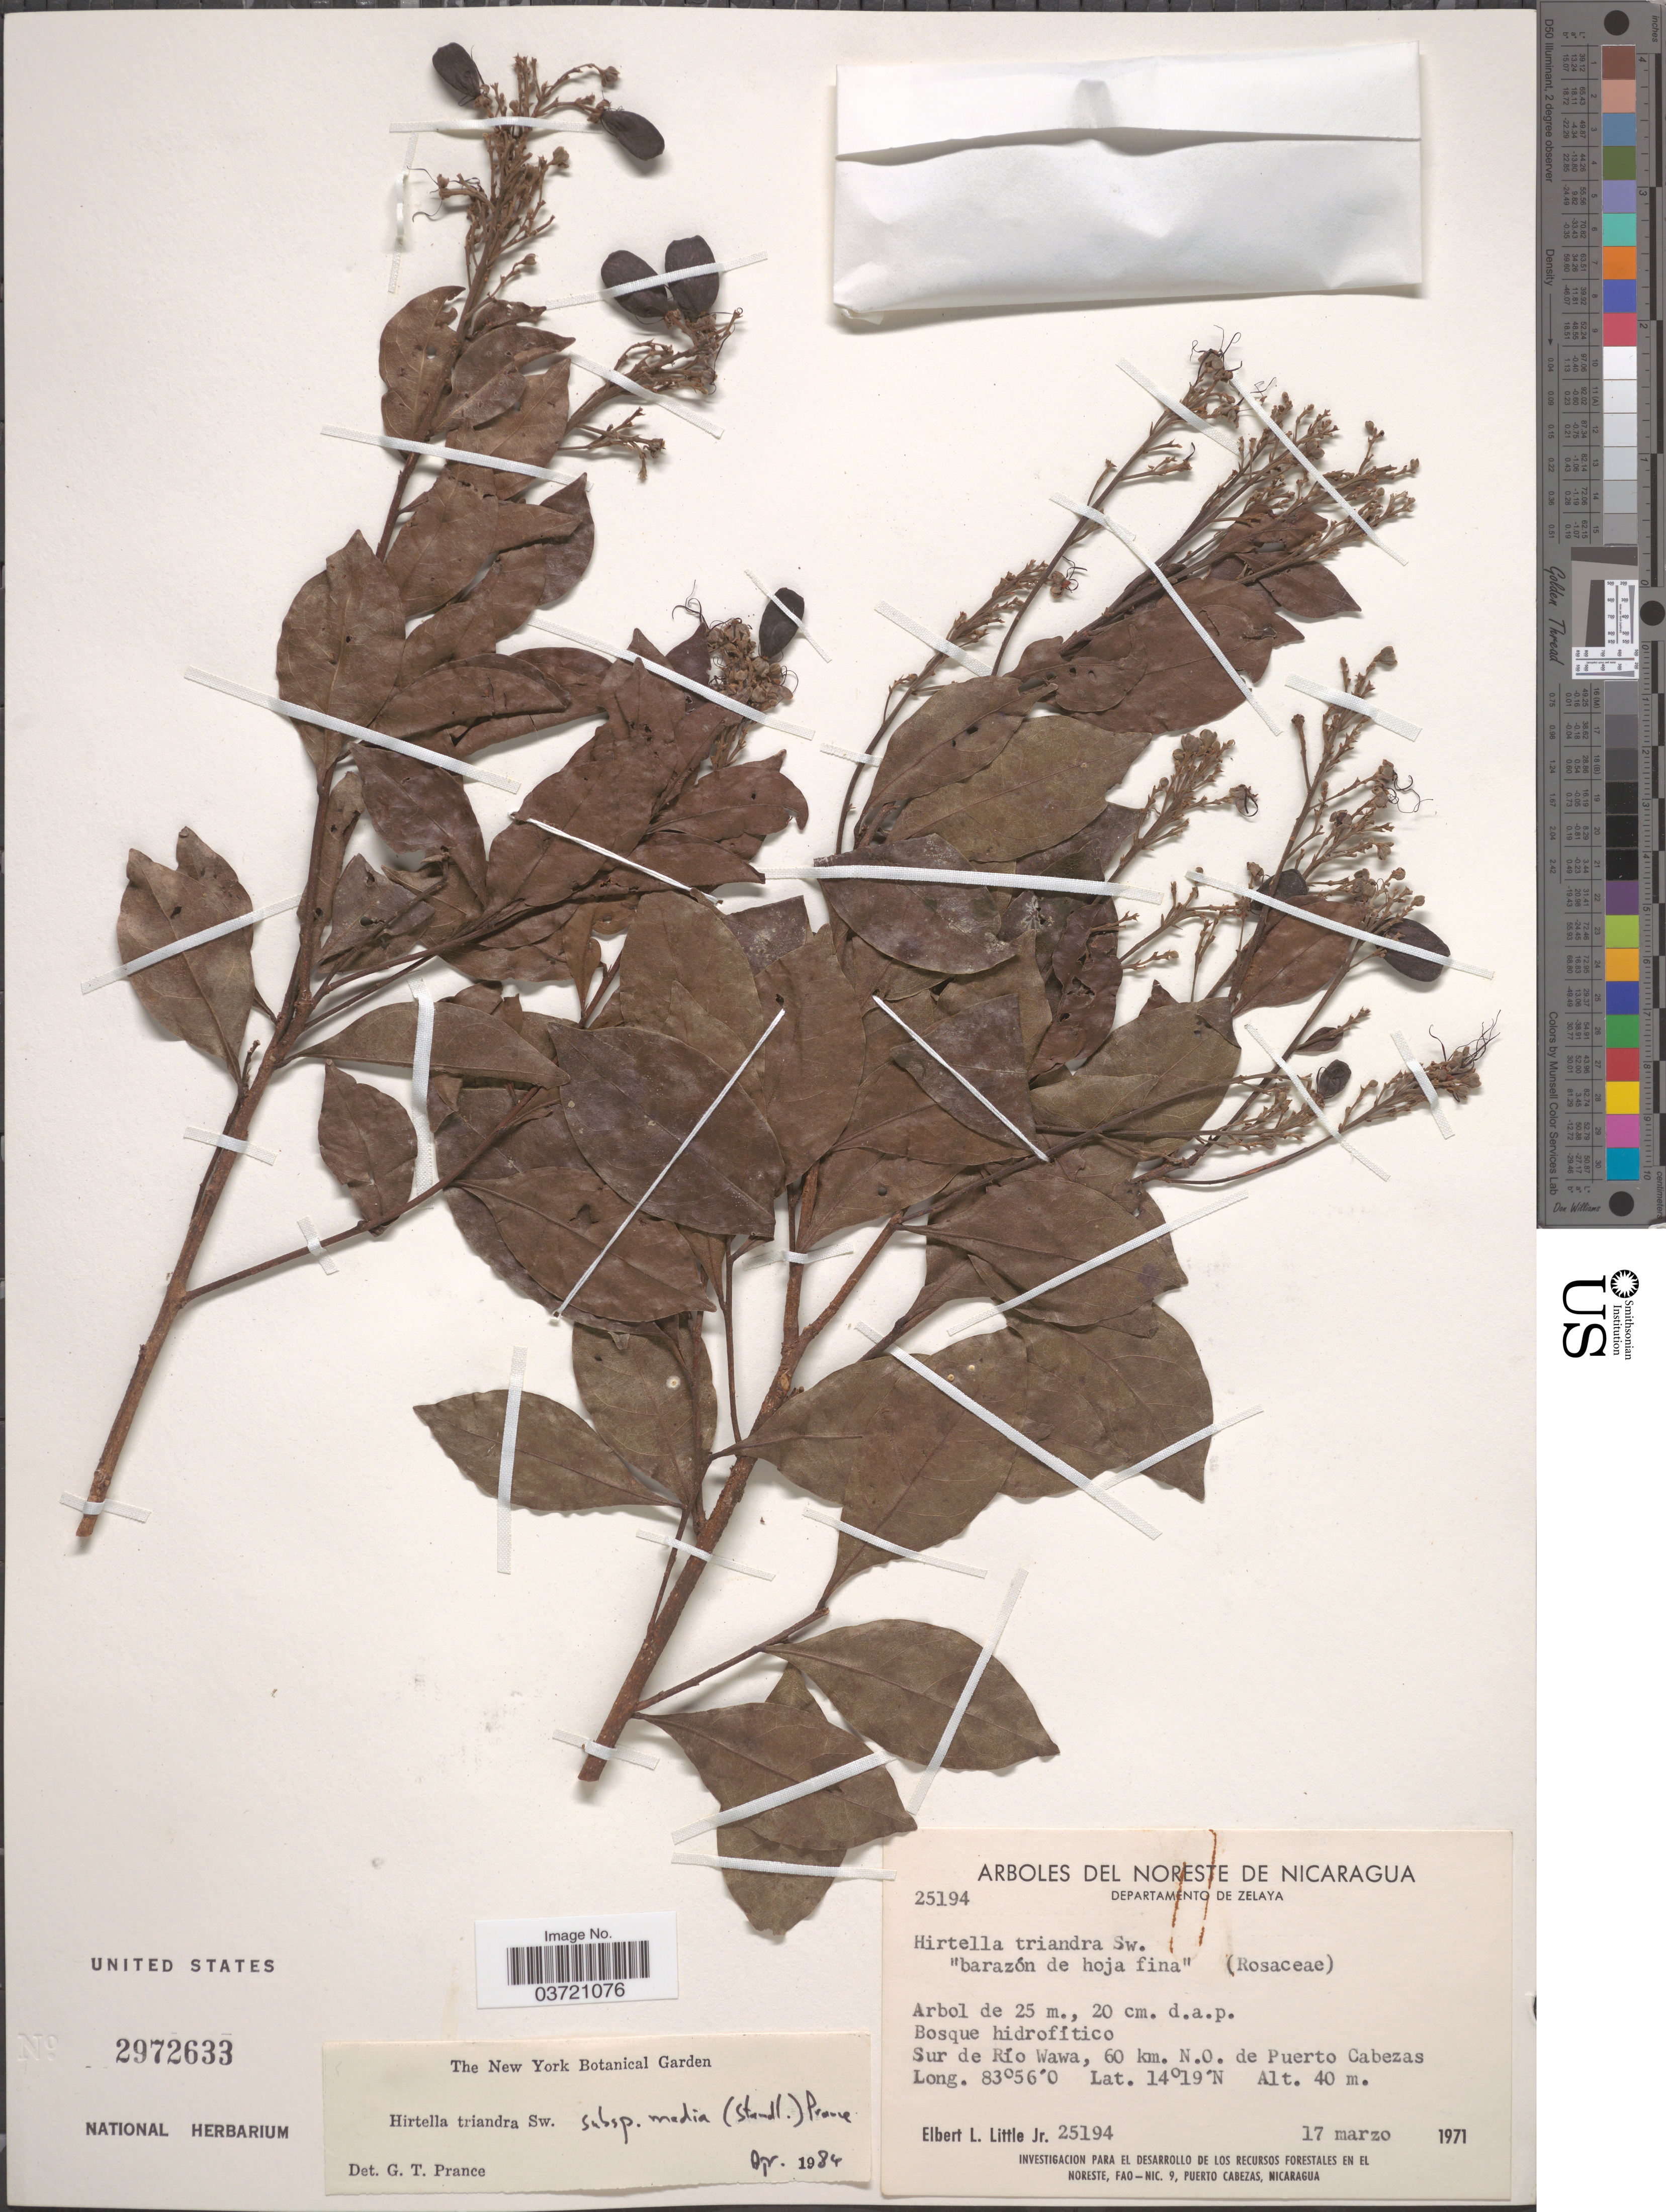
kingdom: Plantae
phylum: Tracheophyta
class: Magnoliopsida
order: Malpighiales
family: Chrysobalanaceae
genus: Hirtella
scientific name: Hirtella triandra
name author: Sw.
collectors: E. L. Little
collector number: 25194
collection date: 1971-03-17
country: Nicaragua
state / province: Atlántico Norte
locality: Noreste de Nicaragua. Departamento de Zelaya. Sur de Río Wawa, 60 km. N.O. de Puerto Cabezas.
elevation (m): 40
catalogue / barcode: US 2972633